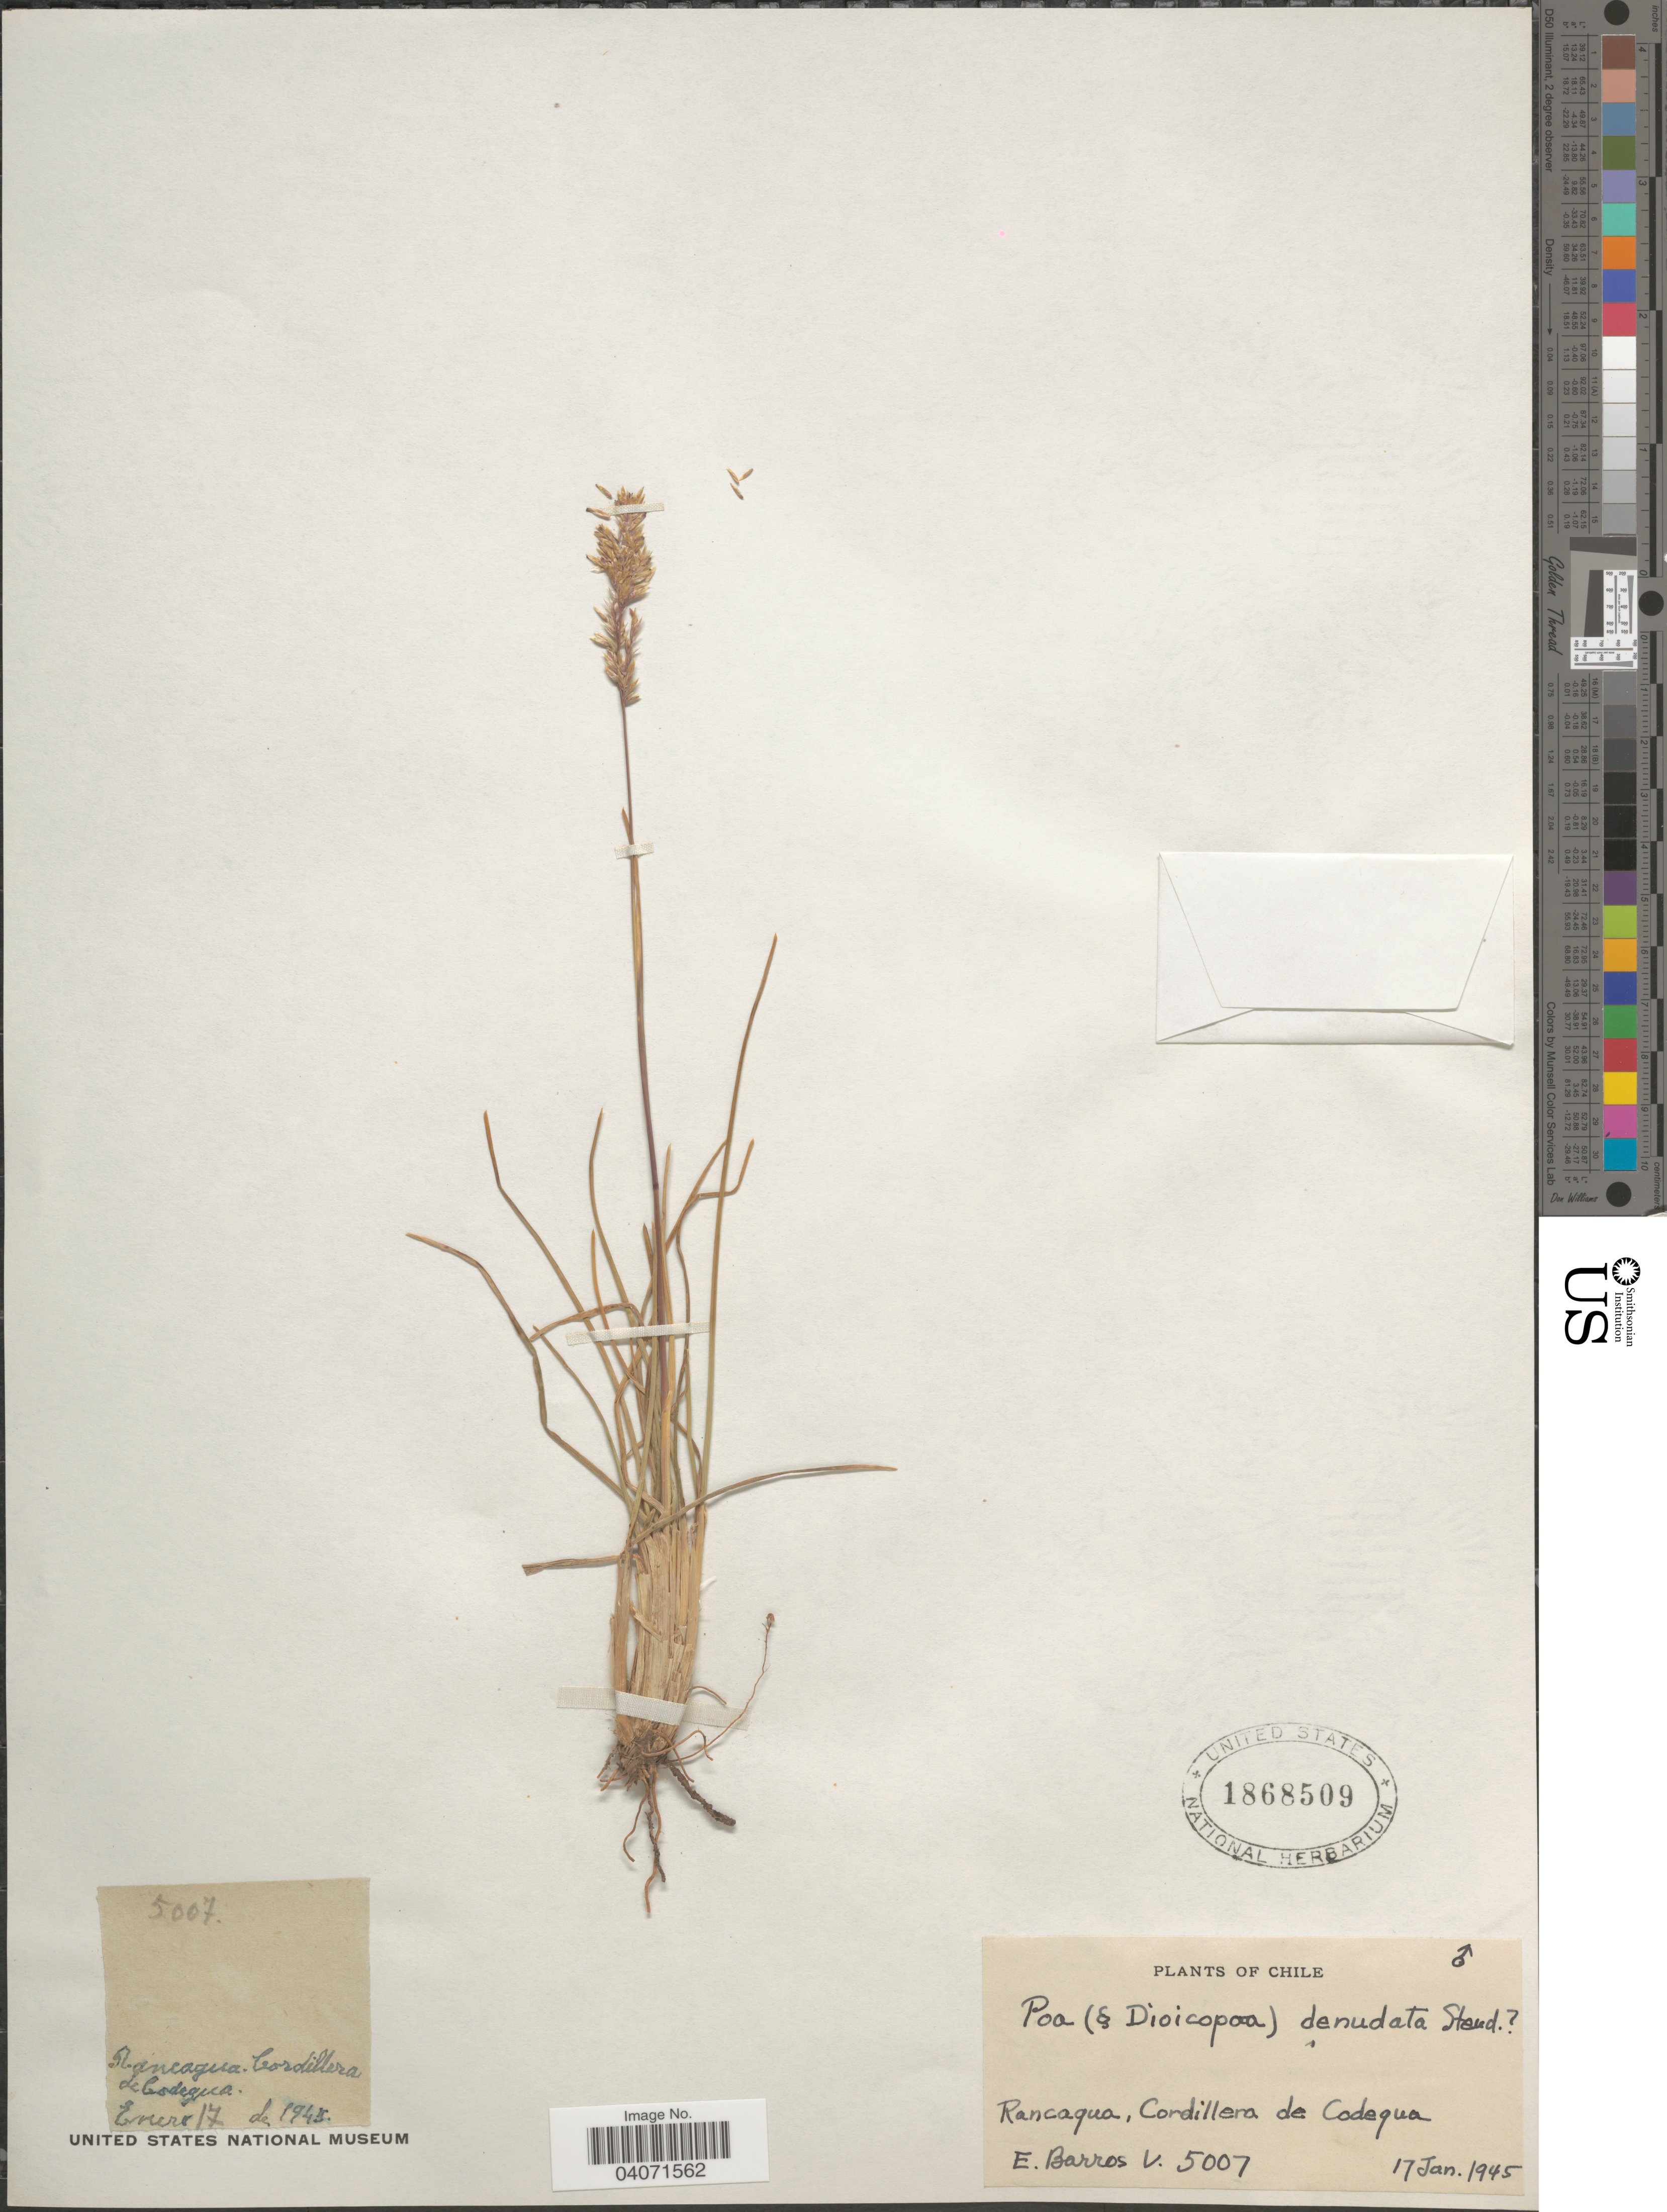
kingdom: Plantae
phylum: Tracheophyta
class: Liliopsida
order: Poales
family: Poaceae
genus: Poa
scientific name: Poa sp.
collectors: E. Barros V.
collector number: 5007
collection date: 1945-01-17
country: Chile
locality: Rancaqua, Cordillera de Codequa.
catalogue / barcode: US 1868509